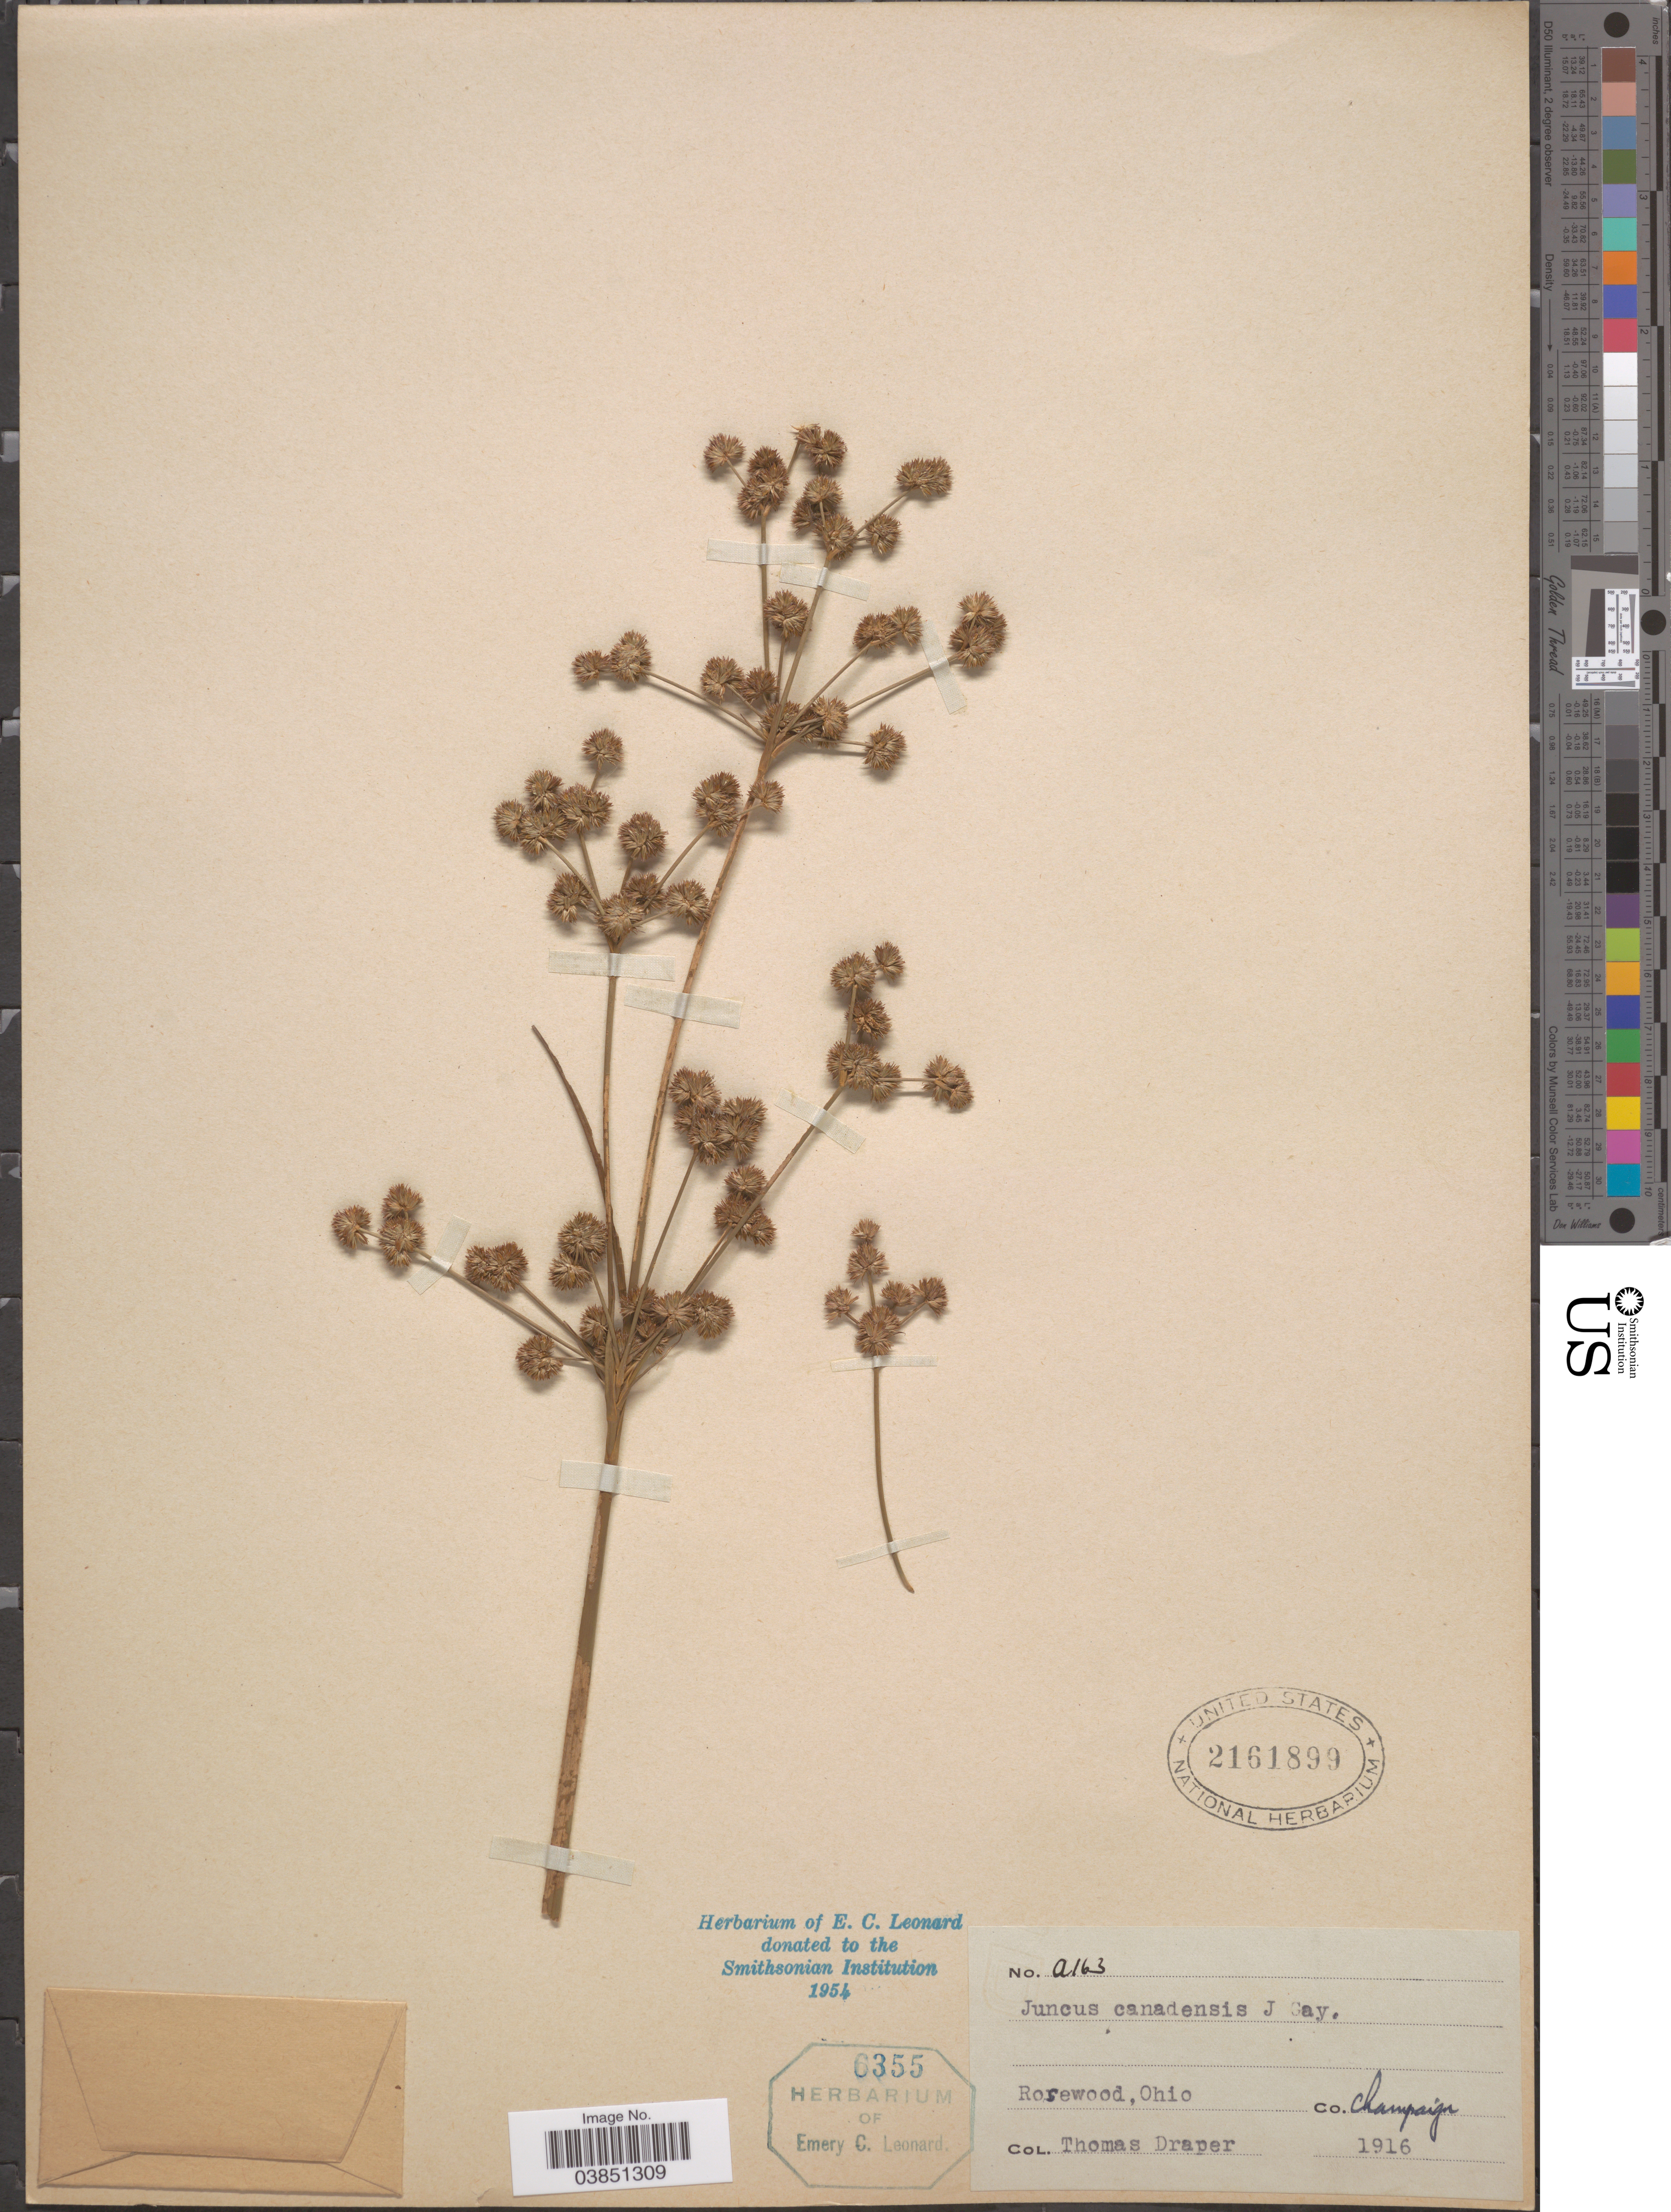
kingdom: Plantae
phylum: Tracheophyta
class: Liliopsida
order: Poales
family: Juncaceae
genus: Juncus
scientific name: Juncus canadensis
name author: J. Gay ex Laharpe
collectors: T. Draper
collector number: A163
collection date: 1916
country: United States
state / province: Ohio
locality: Rorewood. Co. Champaign.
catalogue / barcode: US 2161899